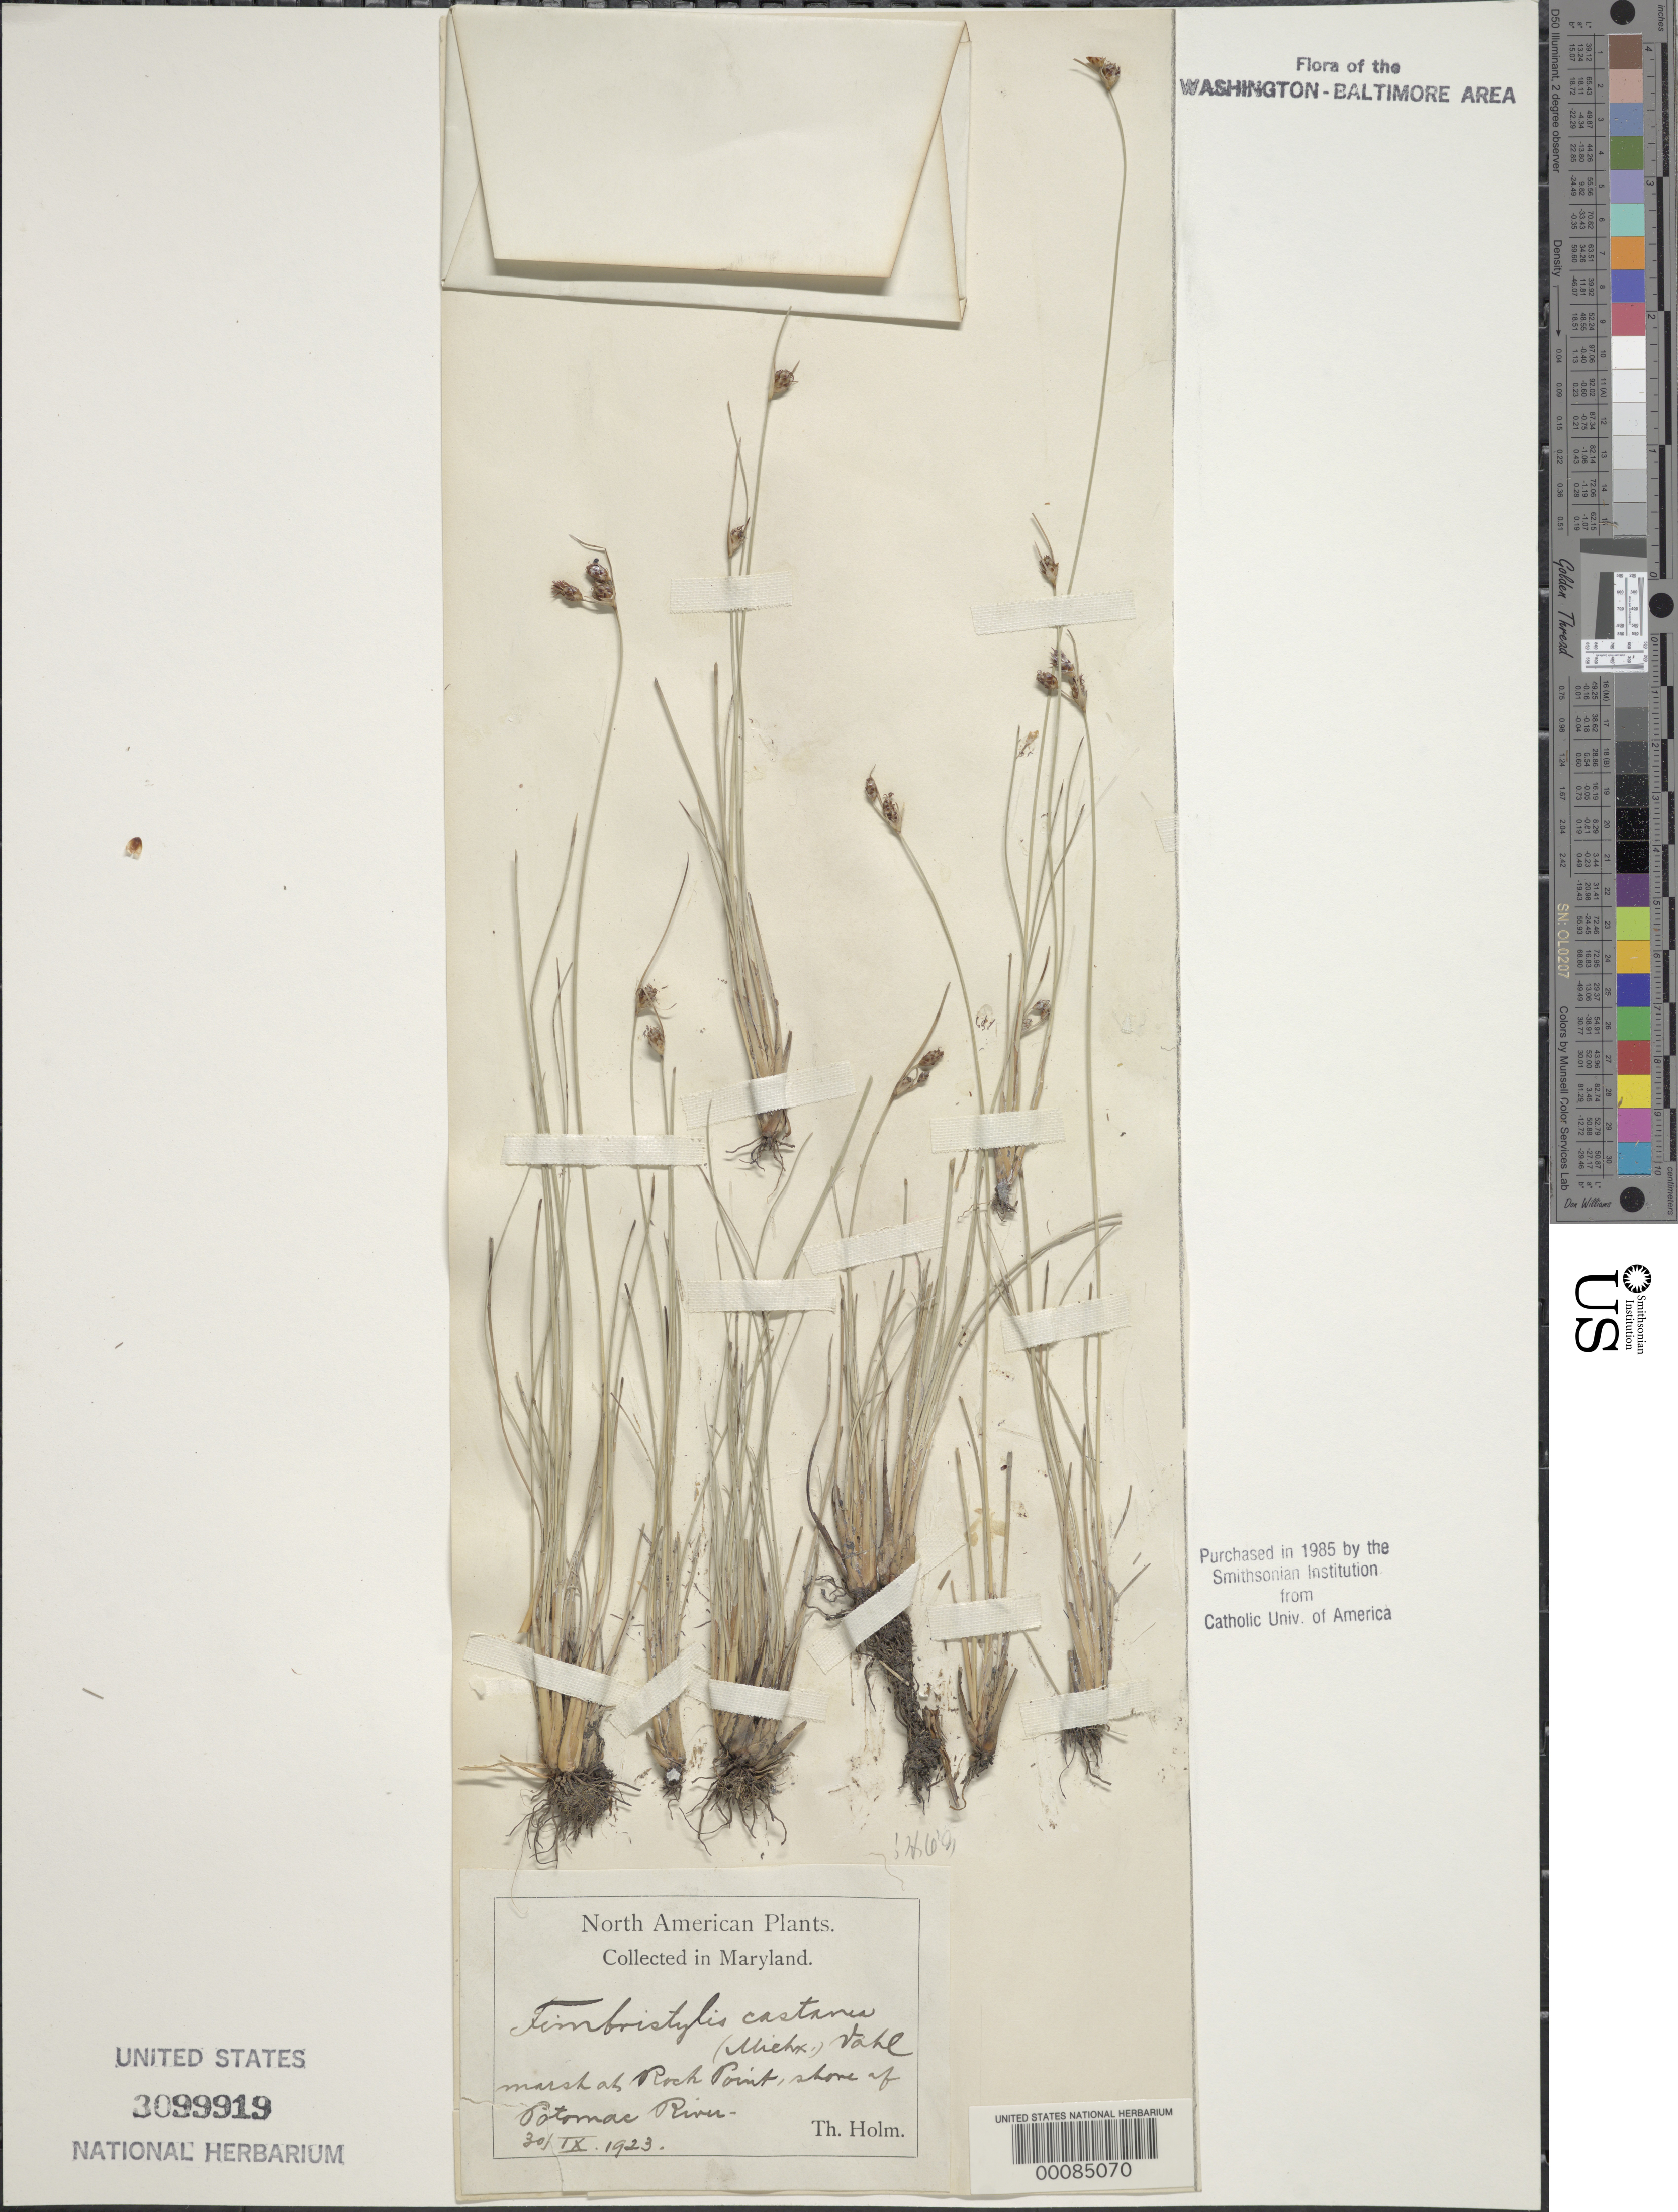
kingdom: Plantae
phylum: Tracheophyta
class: Liliopsida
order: Poales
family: Cyperaceae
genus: Fimbristylis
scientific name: Fimbristylis castanea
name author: (Michx.) Vahl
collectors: T. Holm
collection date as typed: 30 Sep 1923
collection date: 1923-09-30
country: United States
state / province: Maryland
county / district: Charles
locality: Rock Point shore of Potomac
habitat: Marsh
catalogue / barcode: US 3099919